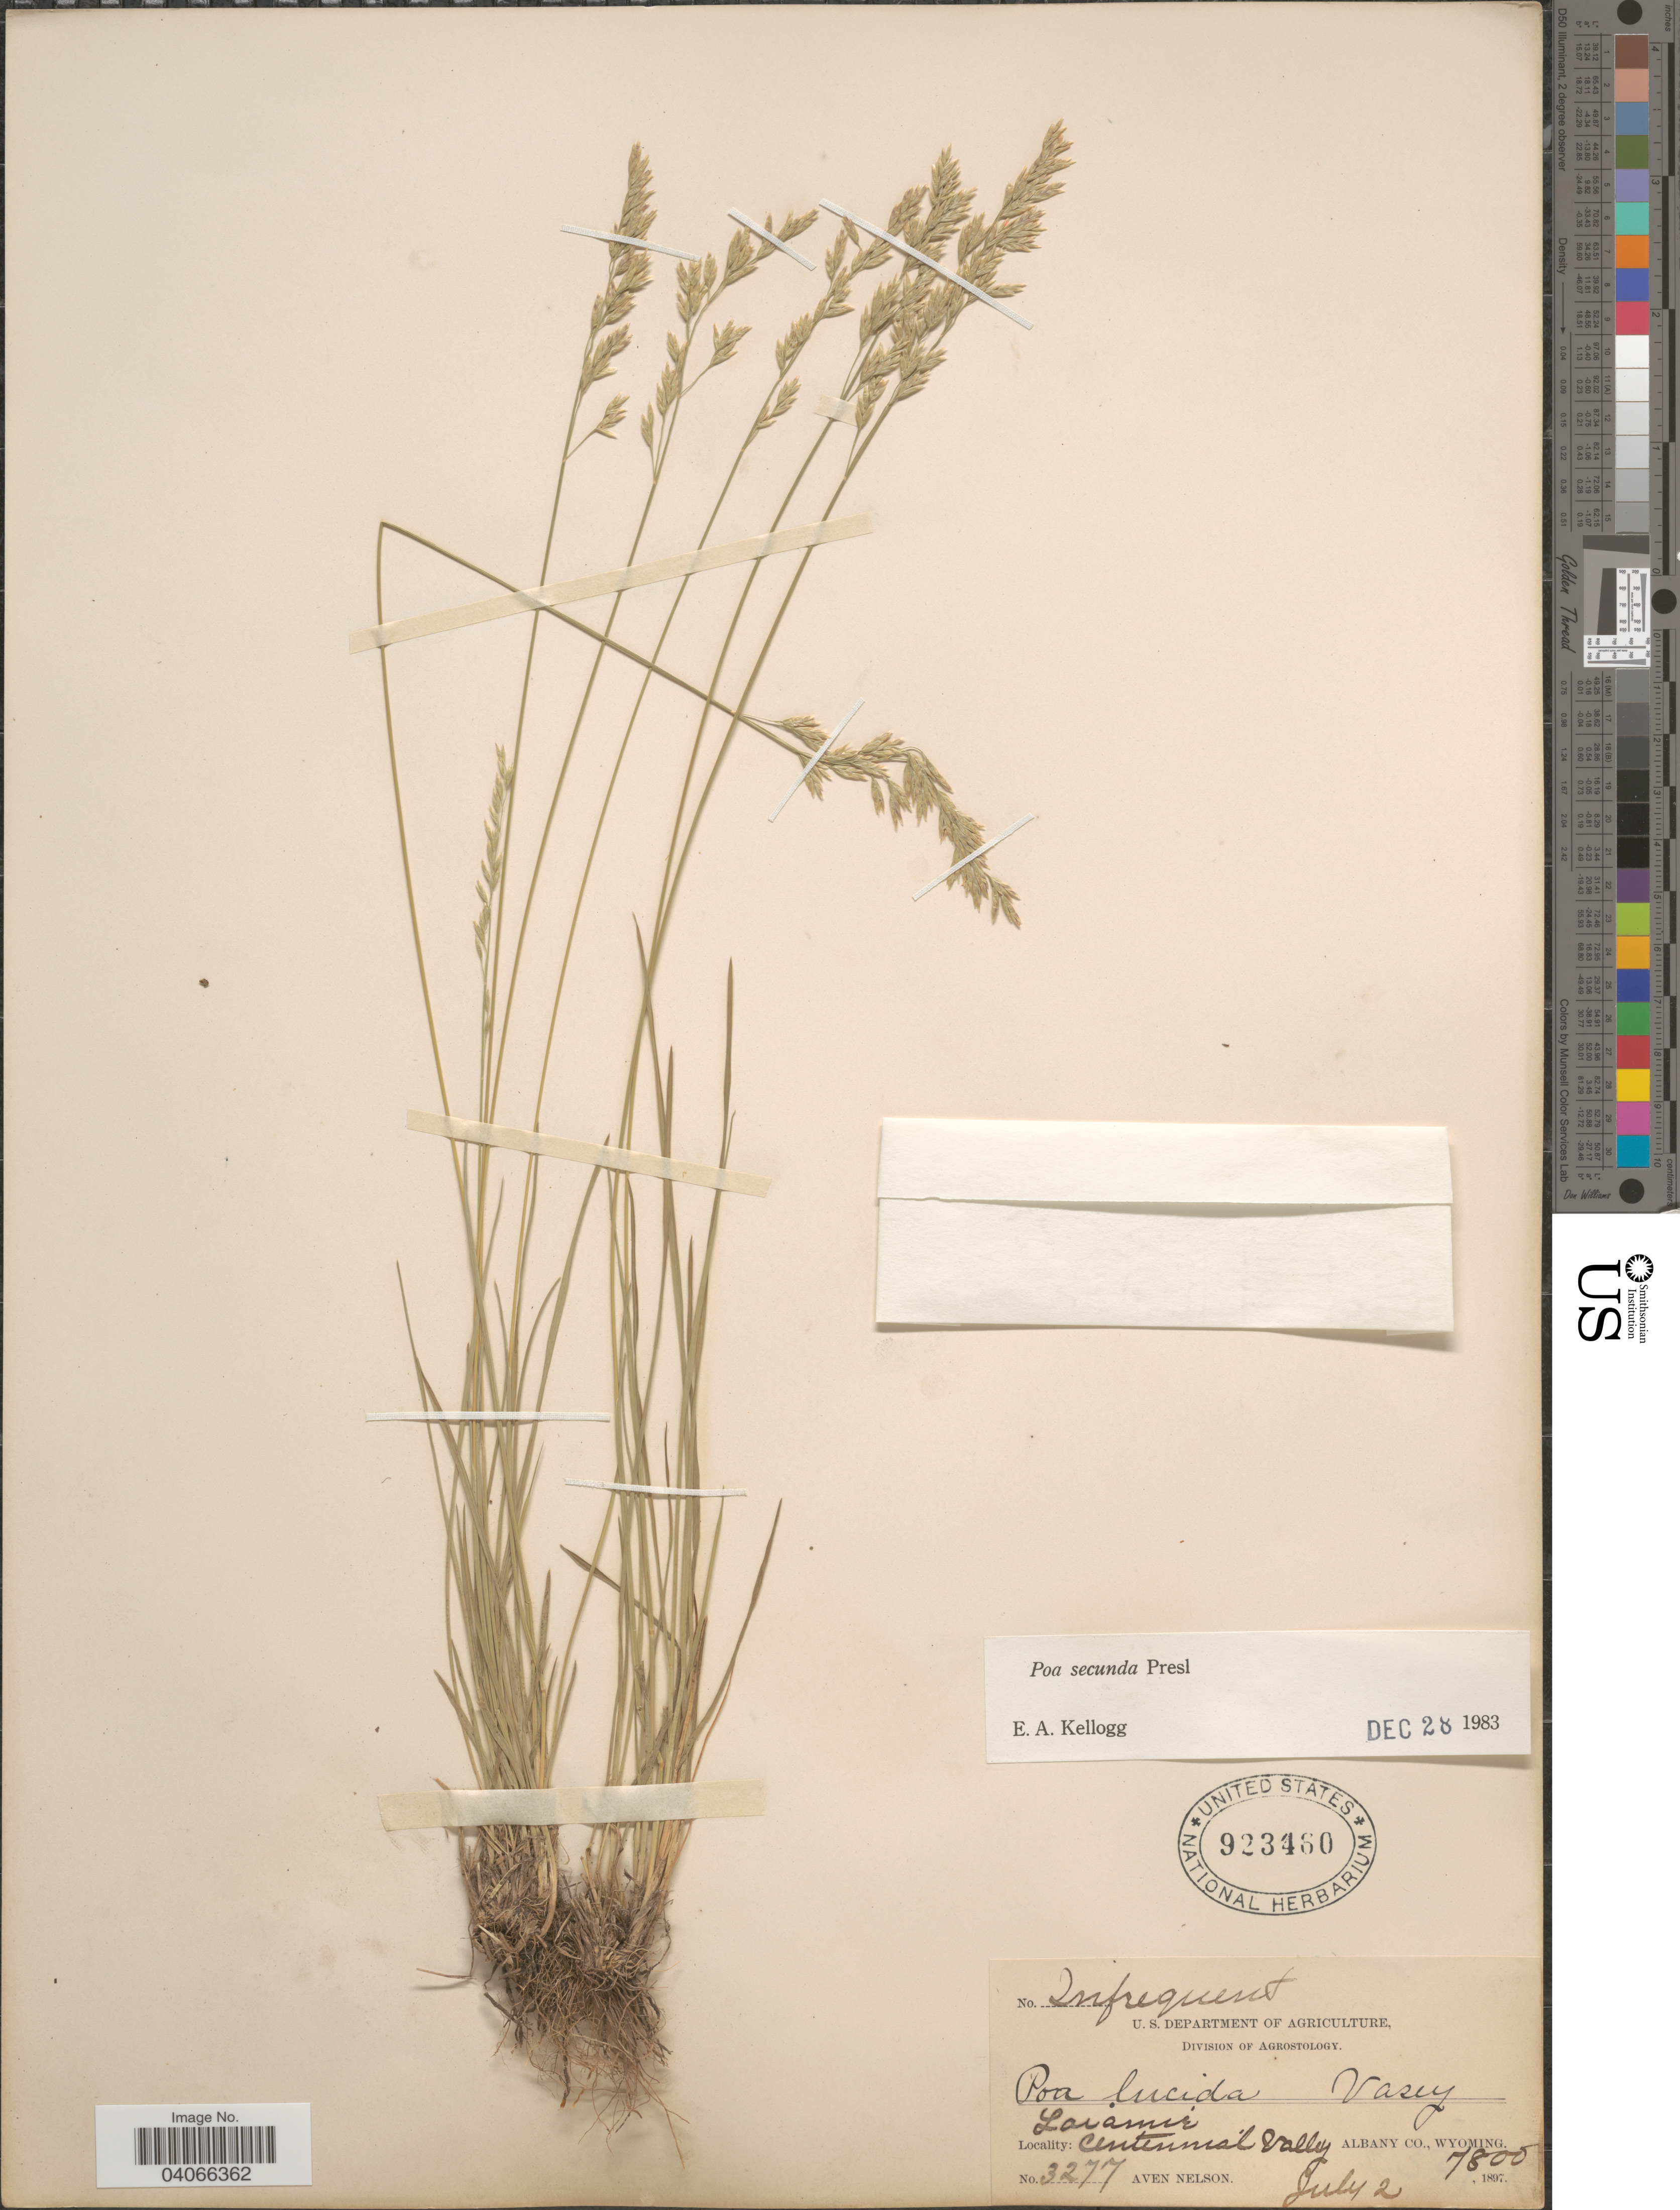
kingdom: Plantae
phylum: Tracheophyta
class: Liliopsida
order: Poales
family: Poaceae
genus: Poa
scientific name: Poa secunda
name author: J. Presl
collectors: A. Nelson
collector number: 3277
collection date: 1897-07-02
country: United States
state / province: Wyoming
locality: Laramie. Centennial Valley. Albany Co.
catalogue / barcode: US 923460